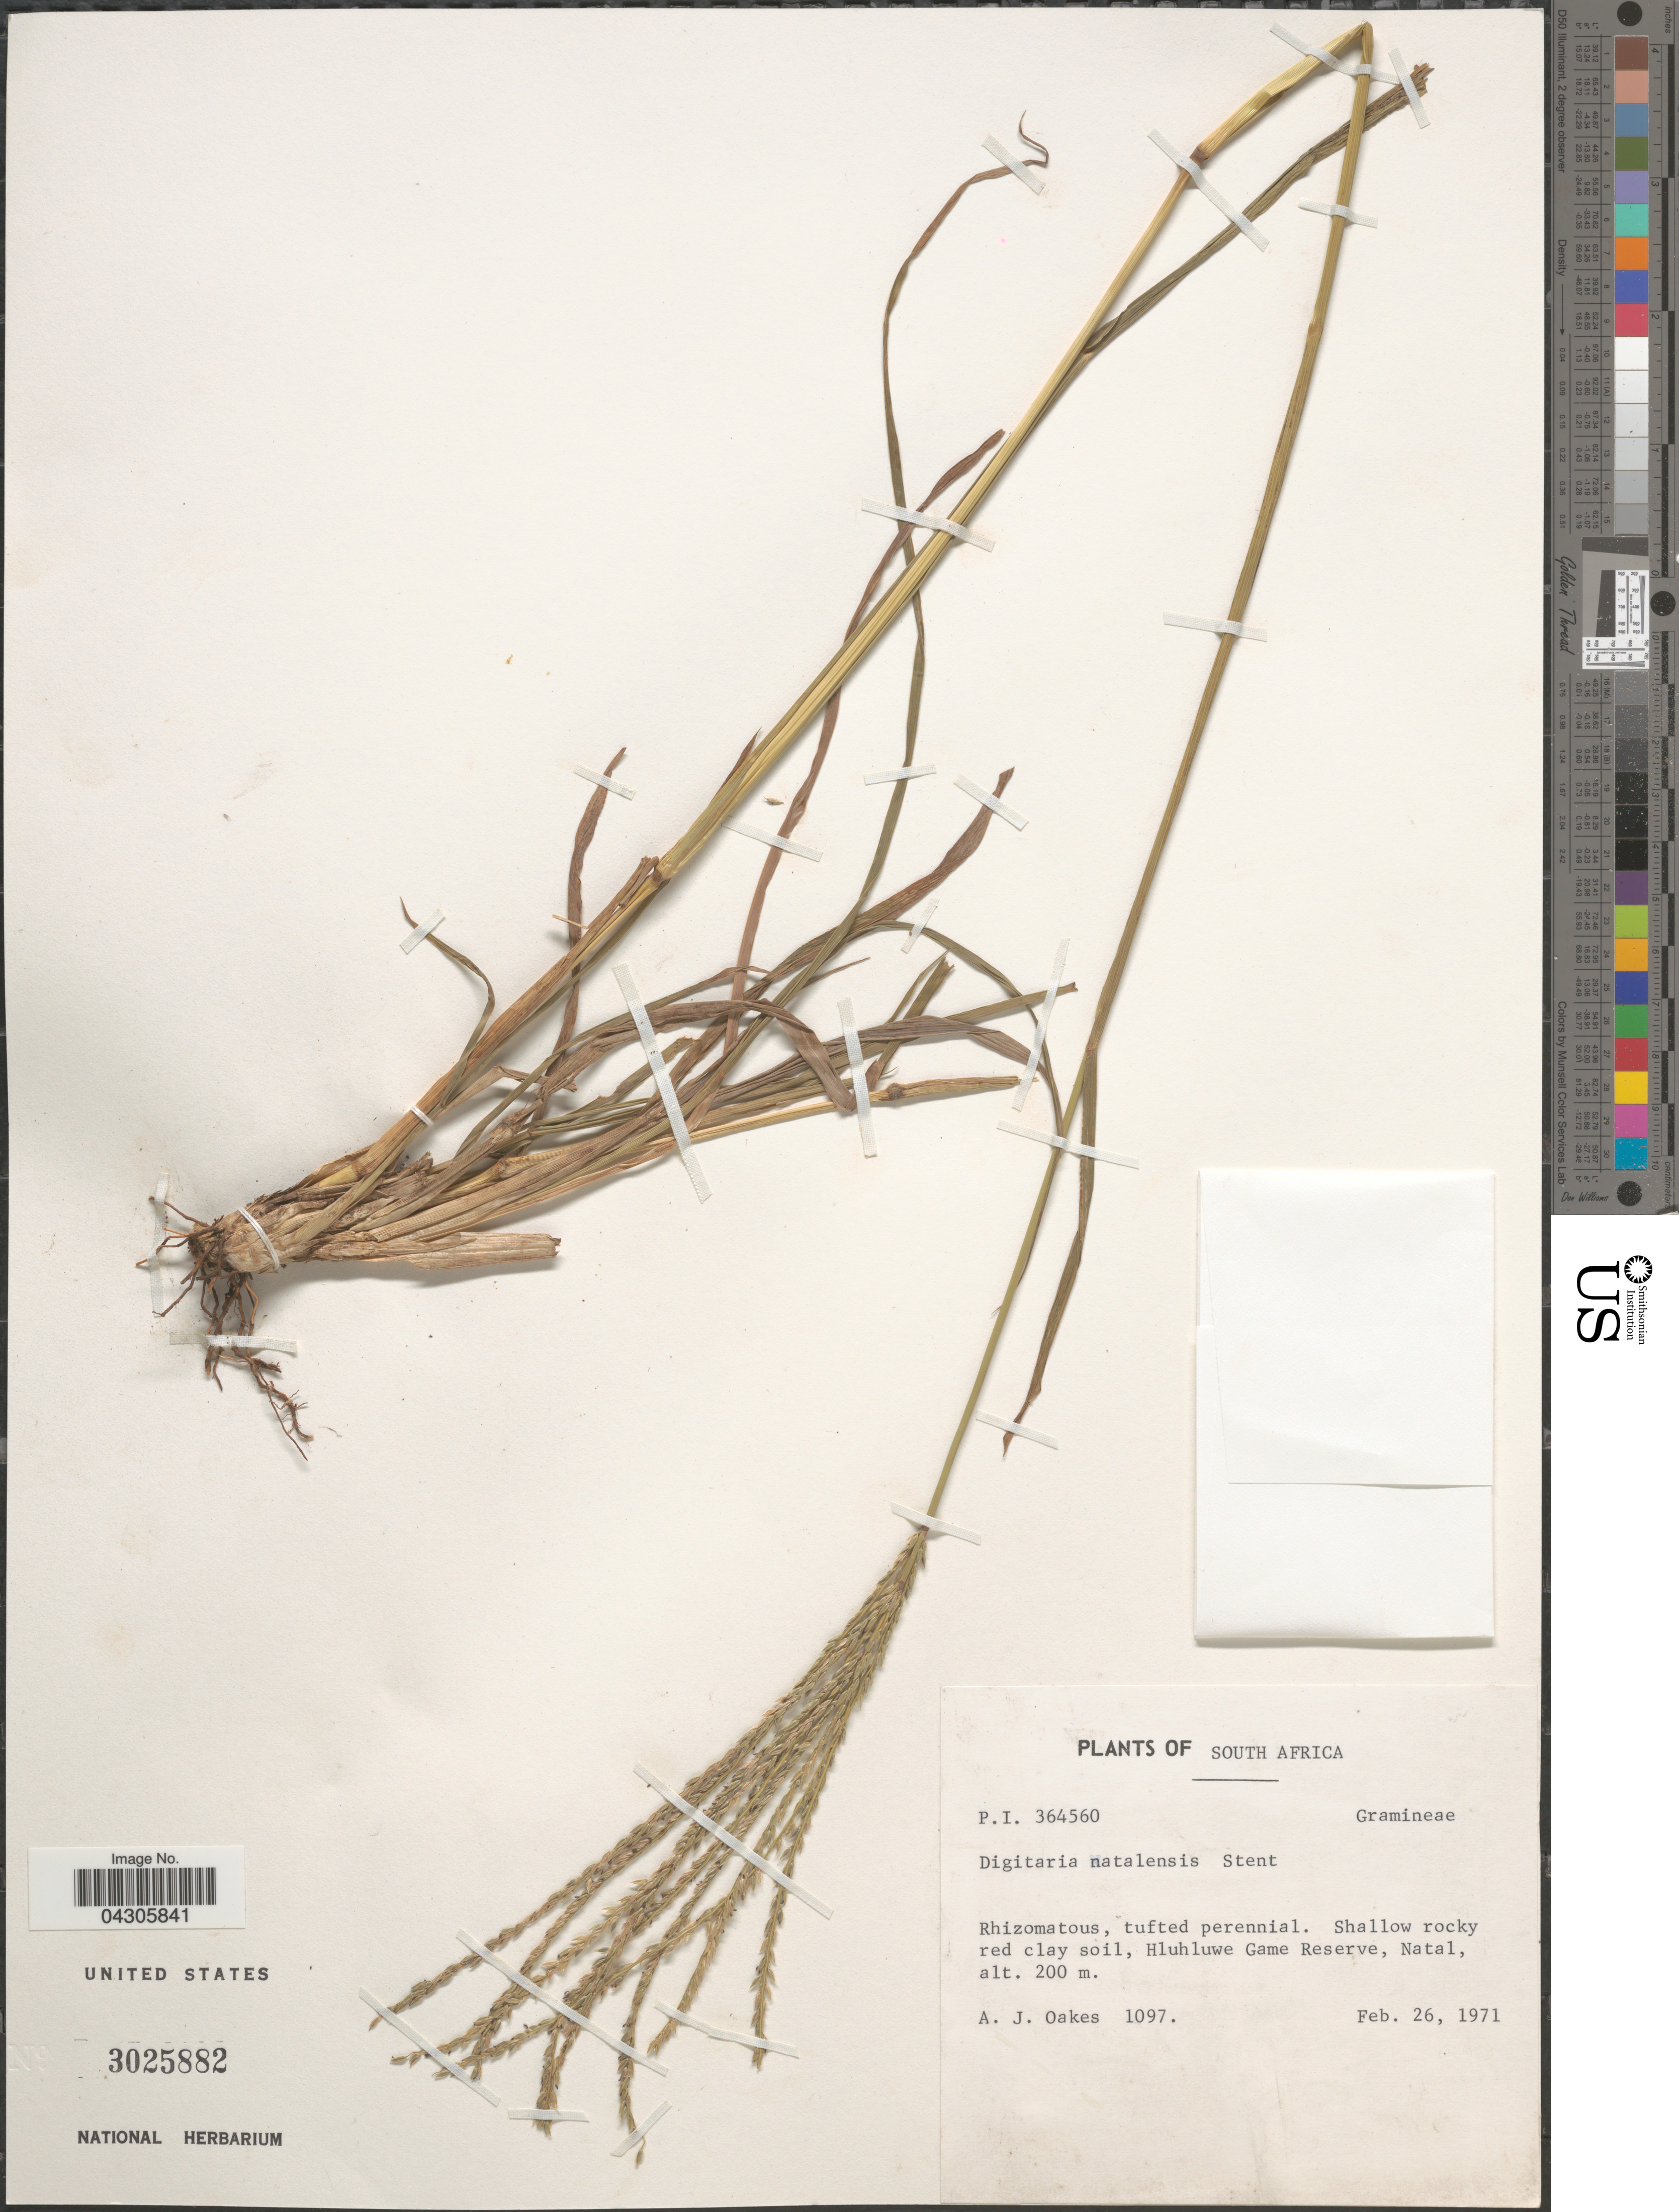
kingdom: Plantae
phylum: Tracheophyta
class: Liliopsida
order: Poales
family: Poaceae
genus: Digitaria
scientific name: Digitaria natalensis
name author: Stent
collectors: A. Oakes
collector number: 1097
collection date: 1971-02-26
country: South Africa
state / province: KwaZulu-Natal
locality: Hluhluwe Game Reserve, Natal.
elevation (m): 200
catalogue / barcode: US 3025882